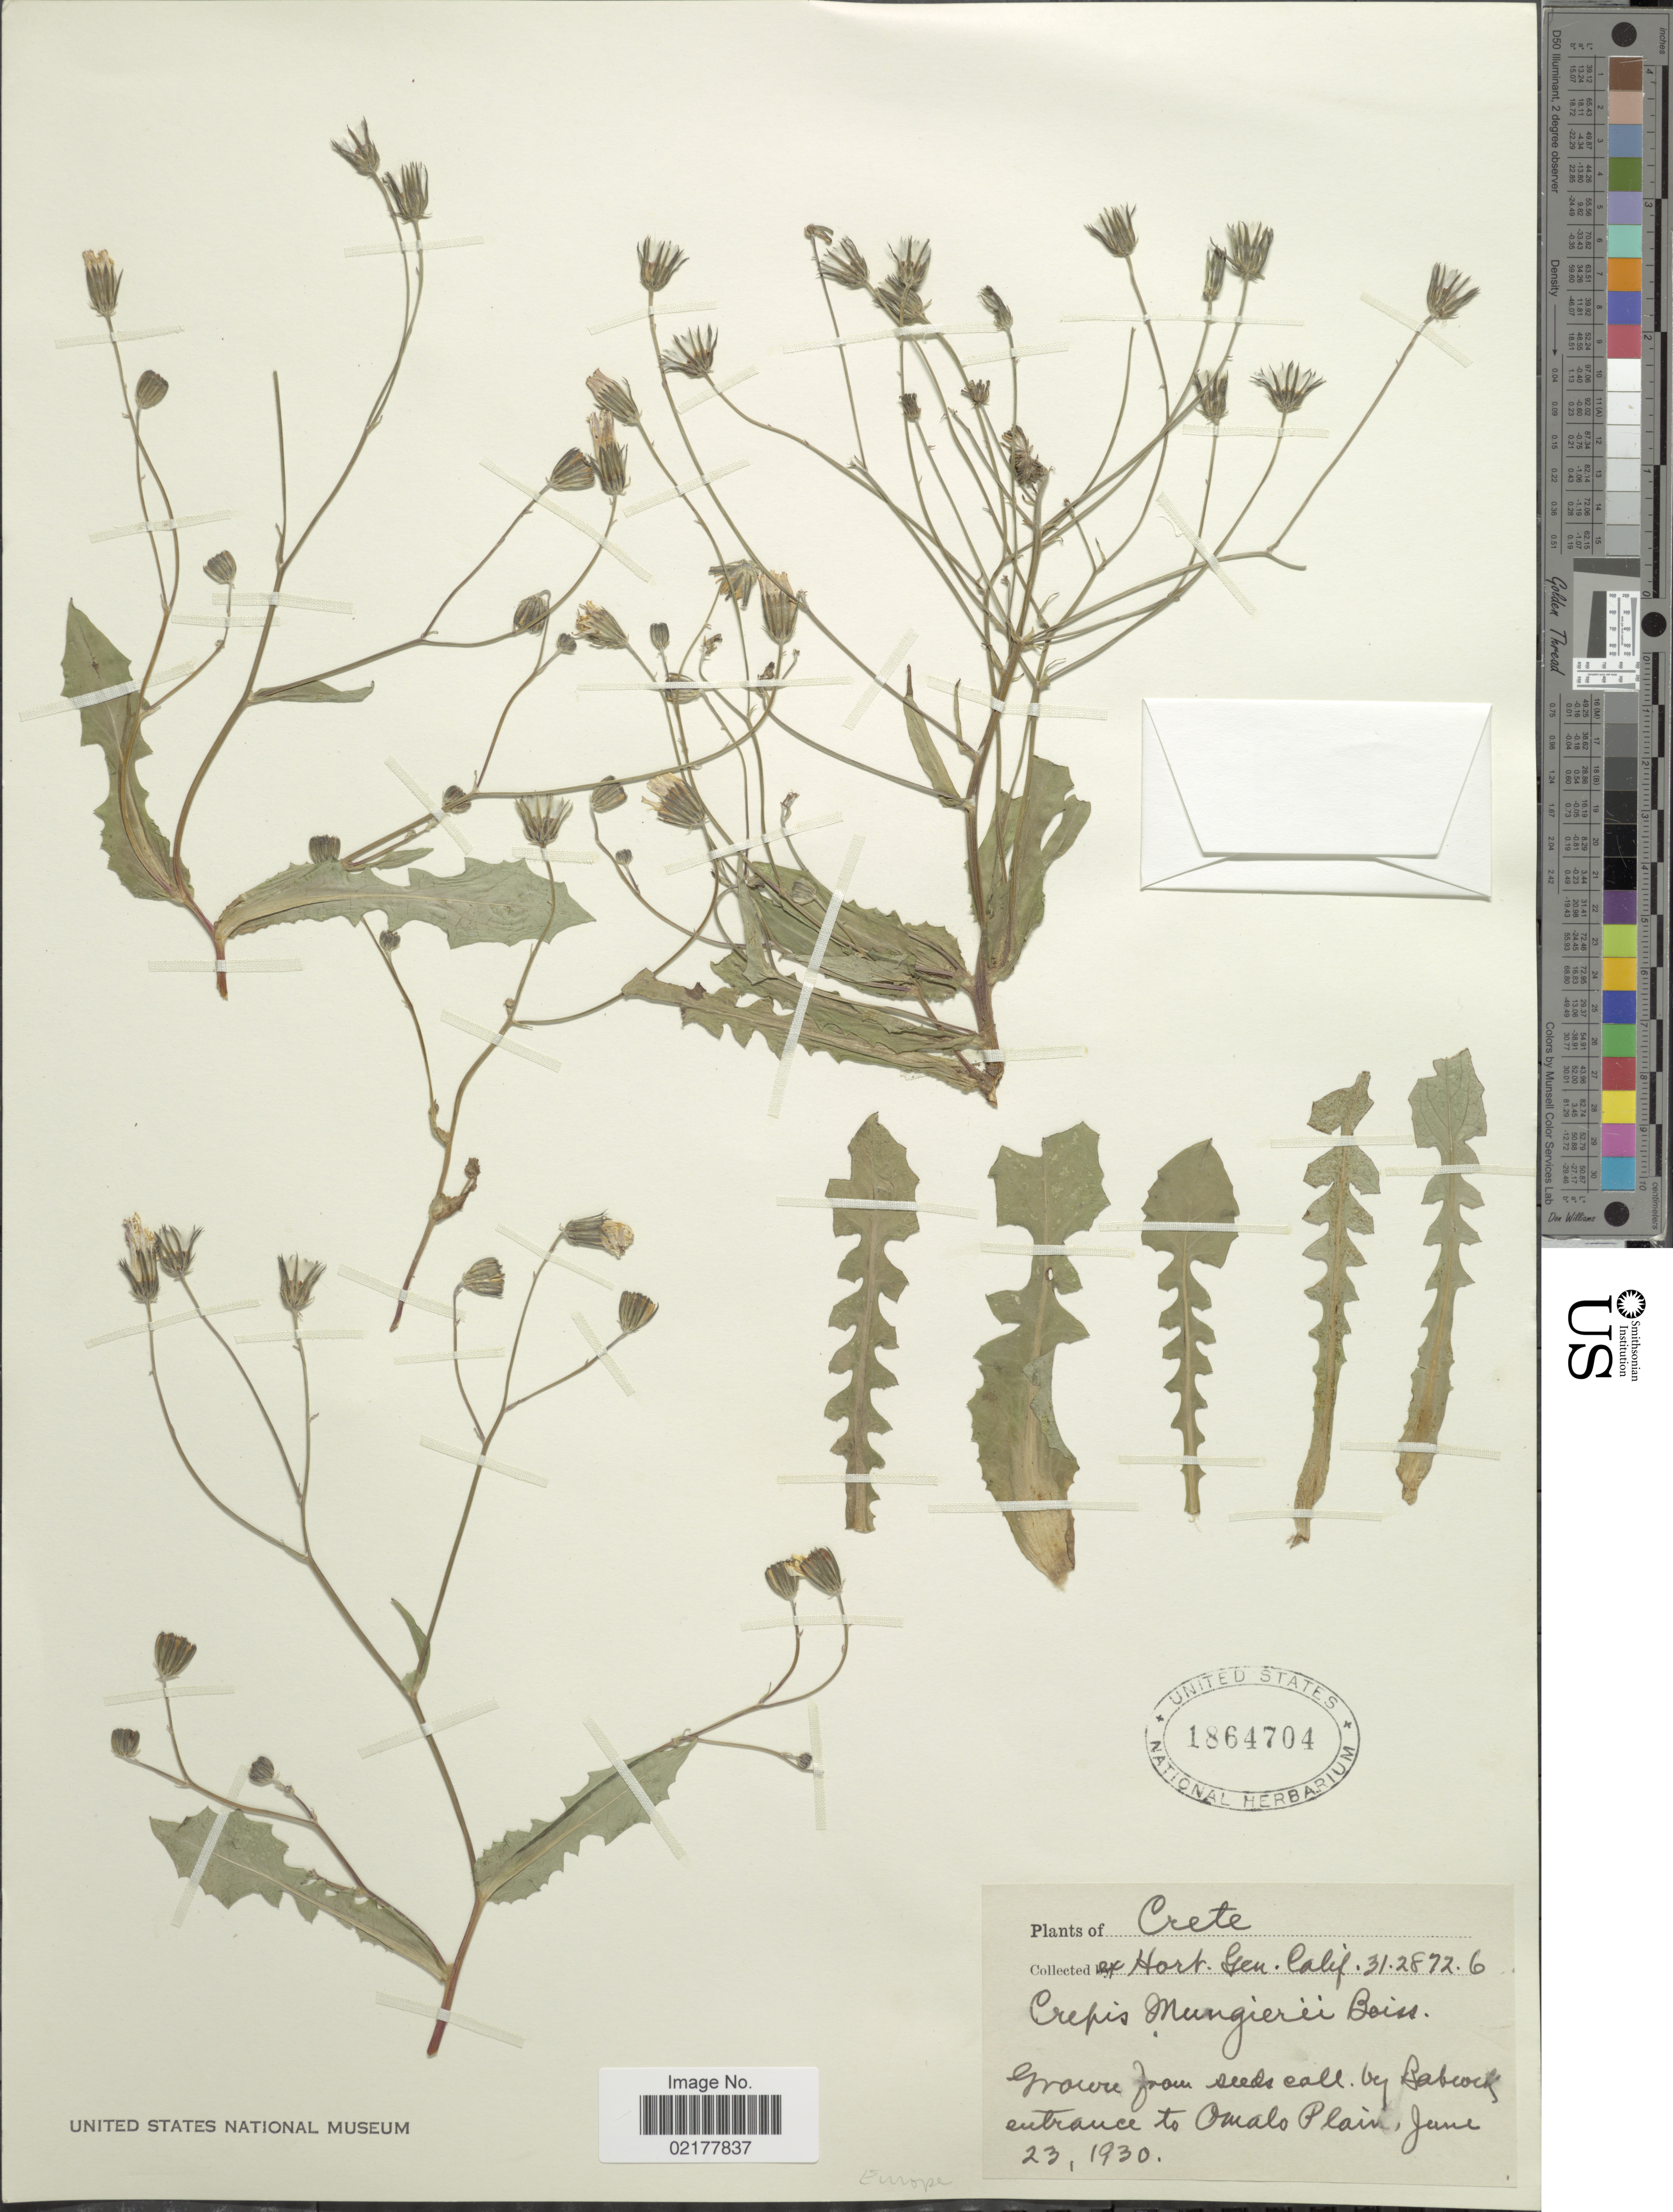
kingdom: Plantae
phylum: Tracheophyta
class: Magnoliopsida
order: Asterales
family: Asteraceae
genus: Crepis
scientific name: Crepis fraasii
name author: Sch. Bip.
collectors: Hort. Gen. Calif.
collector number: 3128726?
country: Greece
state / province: Crete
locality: Crete [unsure placement]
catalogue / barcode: US 1864704